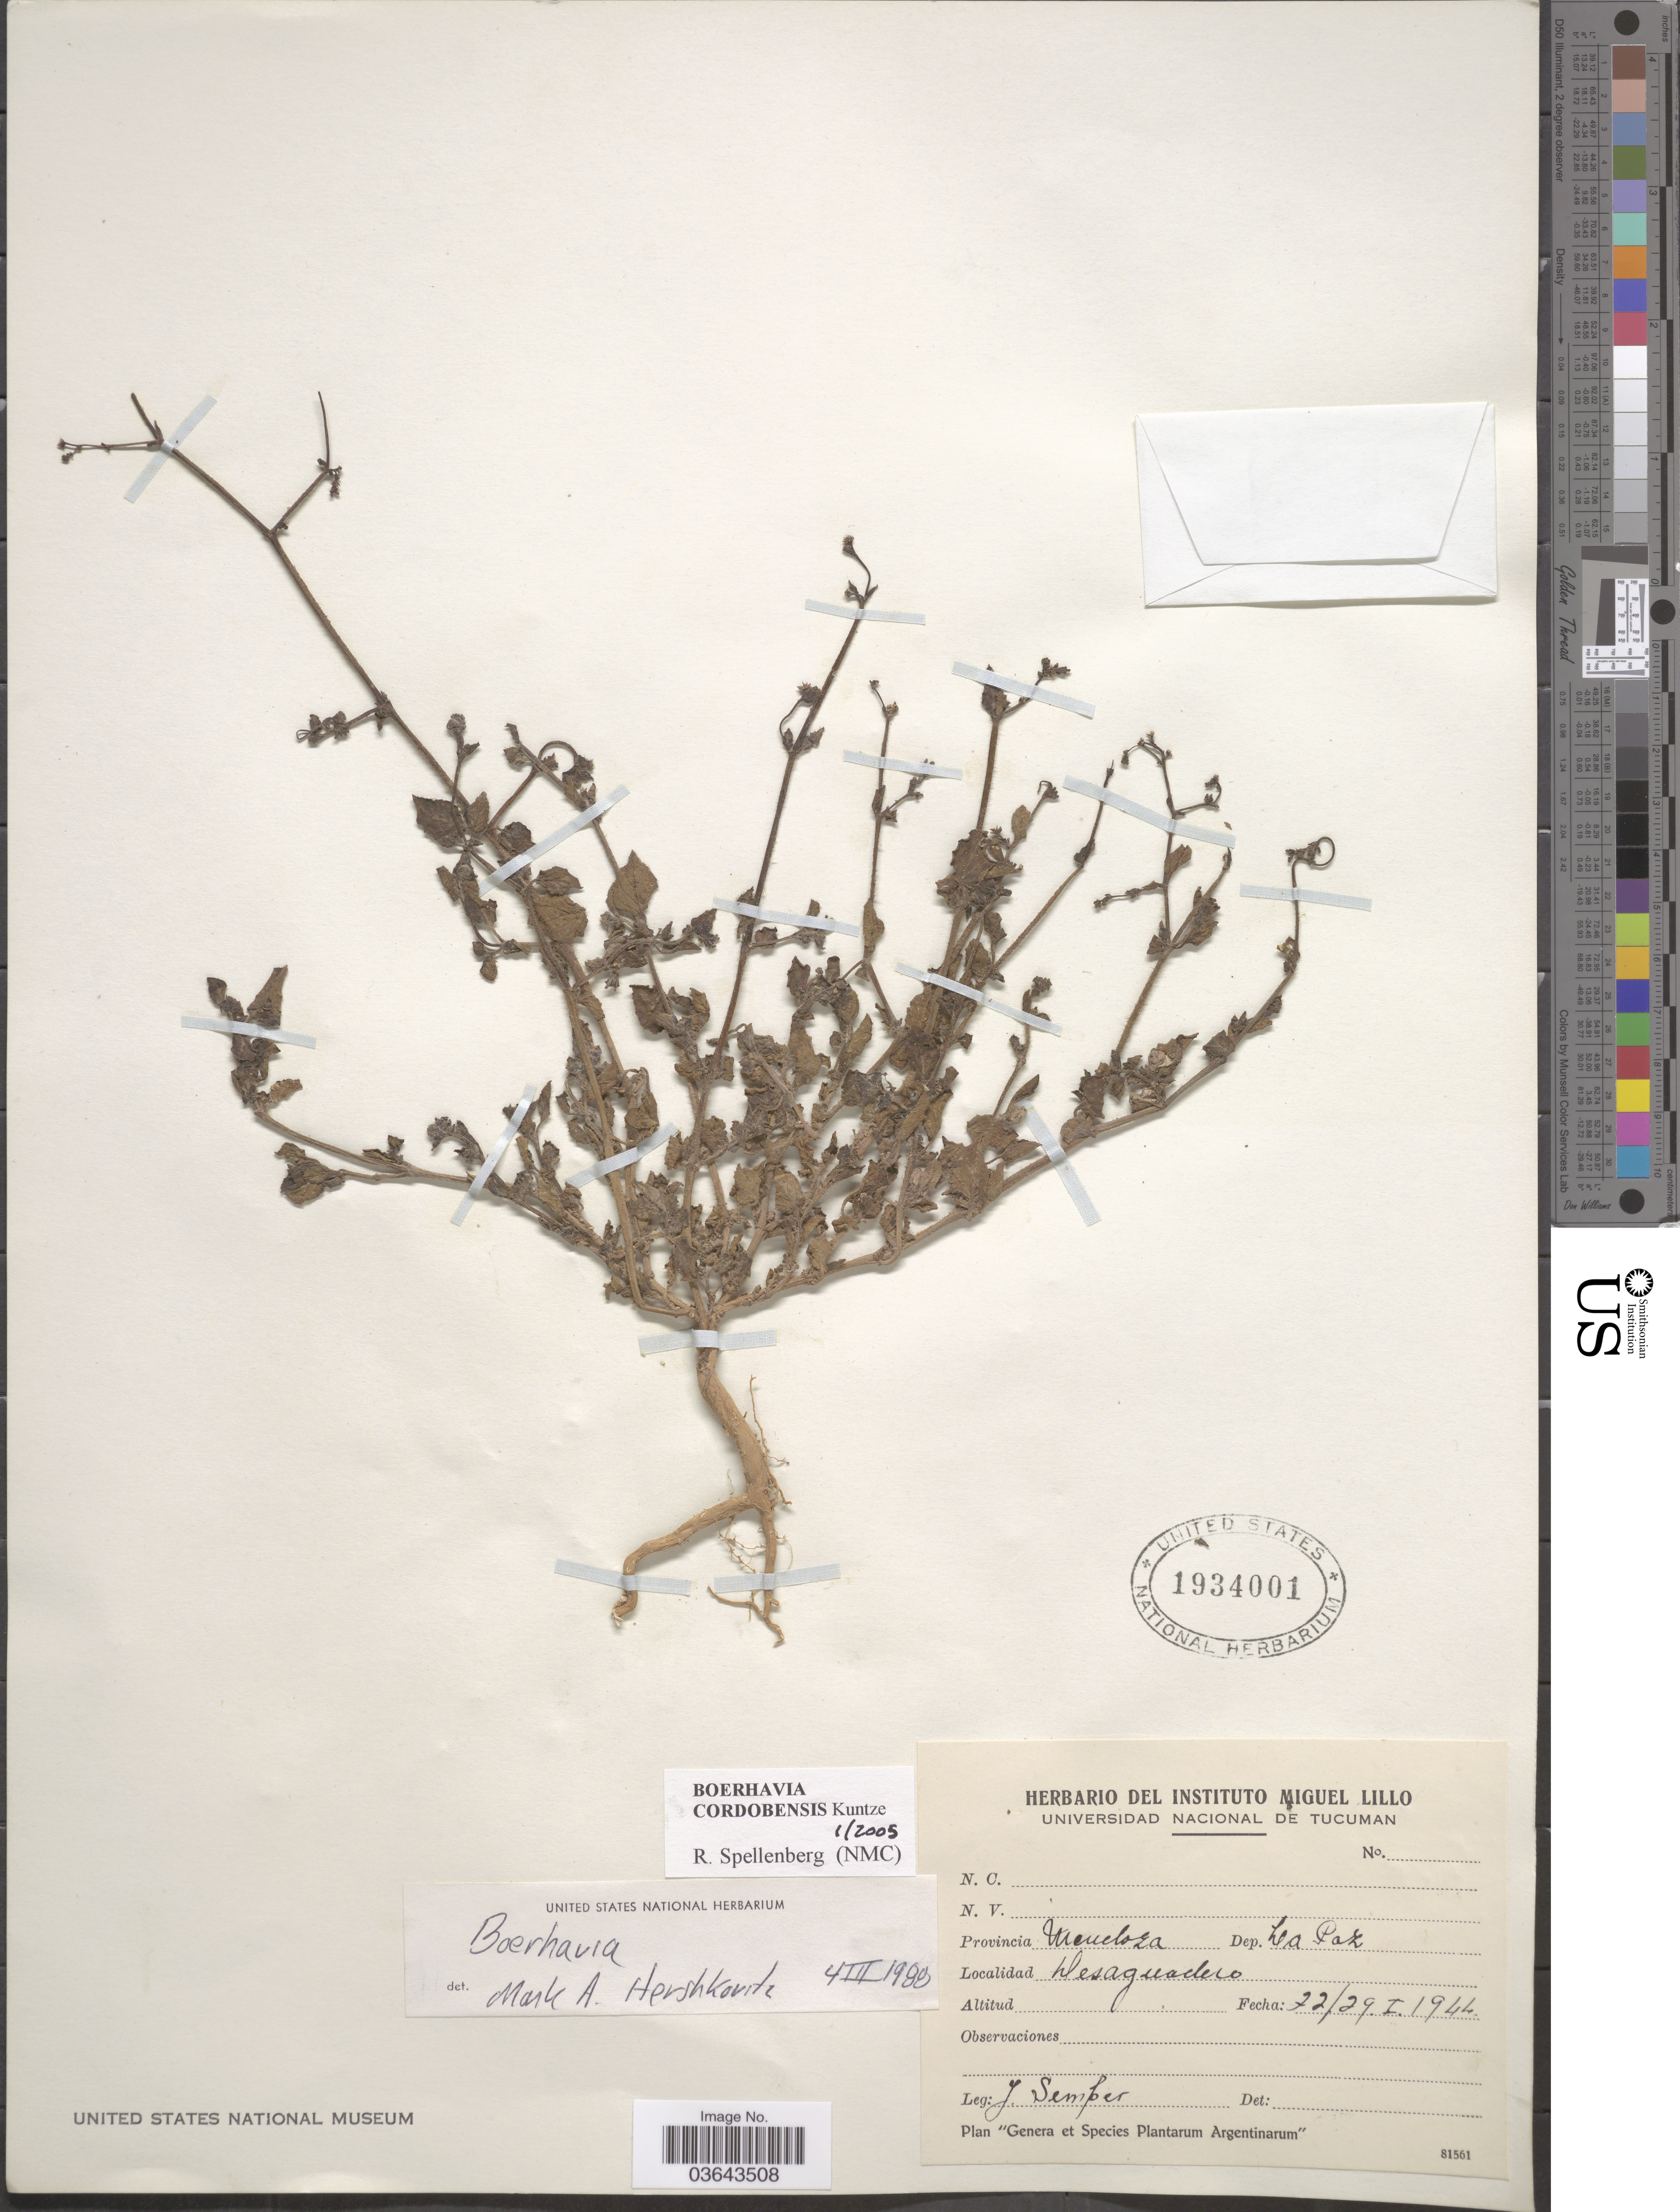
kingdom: Plantae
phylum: Tracheophyta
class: Magnoliopsida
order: Caryophyllales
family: Nyctaginaceae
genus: Boerhavia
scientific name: Boerhavia cordobensis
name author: Kuntze ex Heimerl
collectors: J. Semper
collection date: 1944-01-22/1944-01-29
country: Argentina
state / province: Mendoza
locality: Dep. La Paz. Desaguadero.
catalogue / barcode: US 1934001